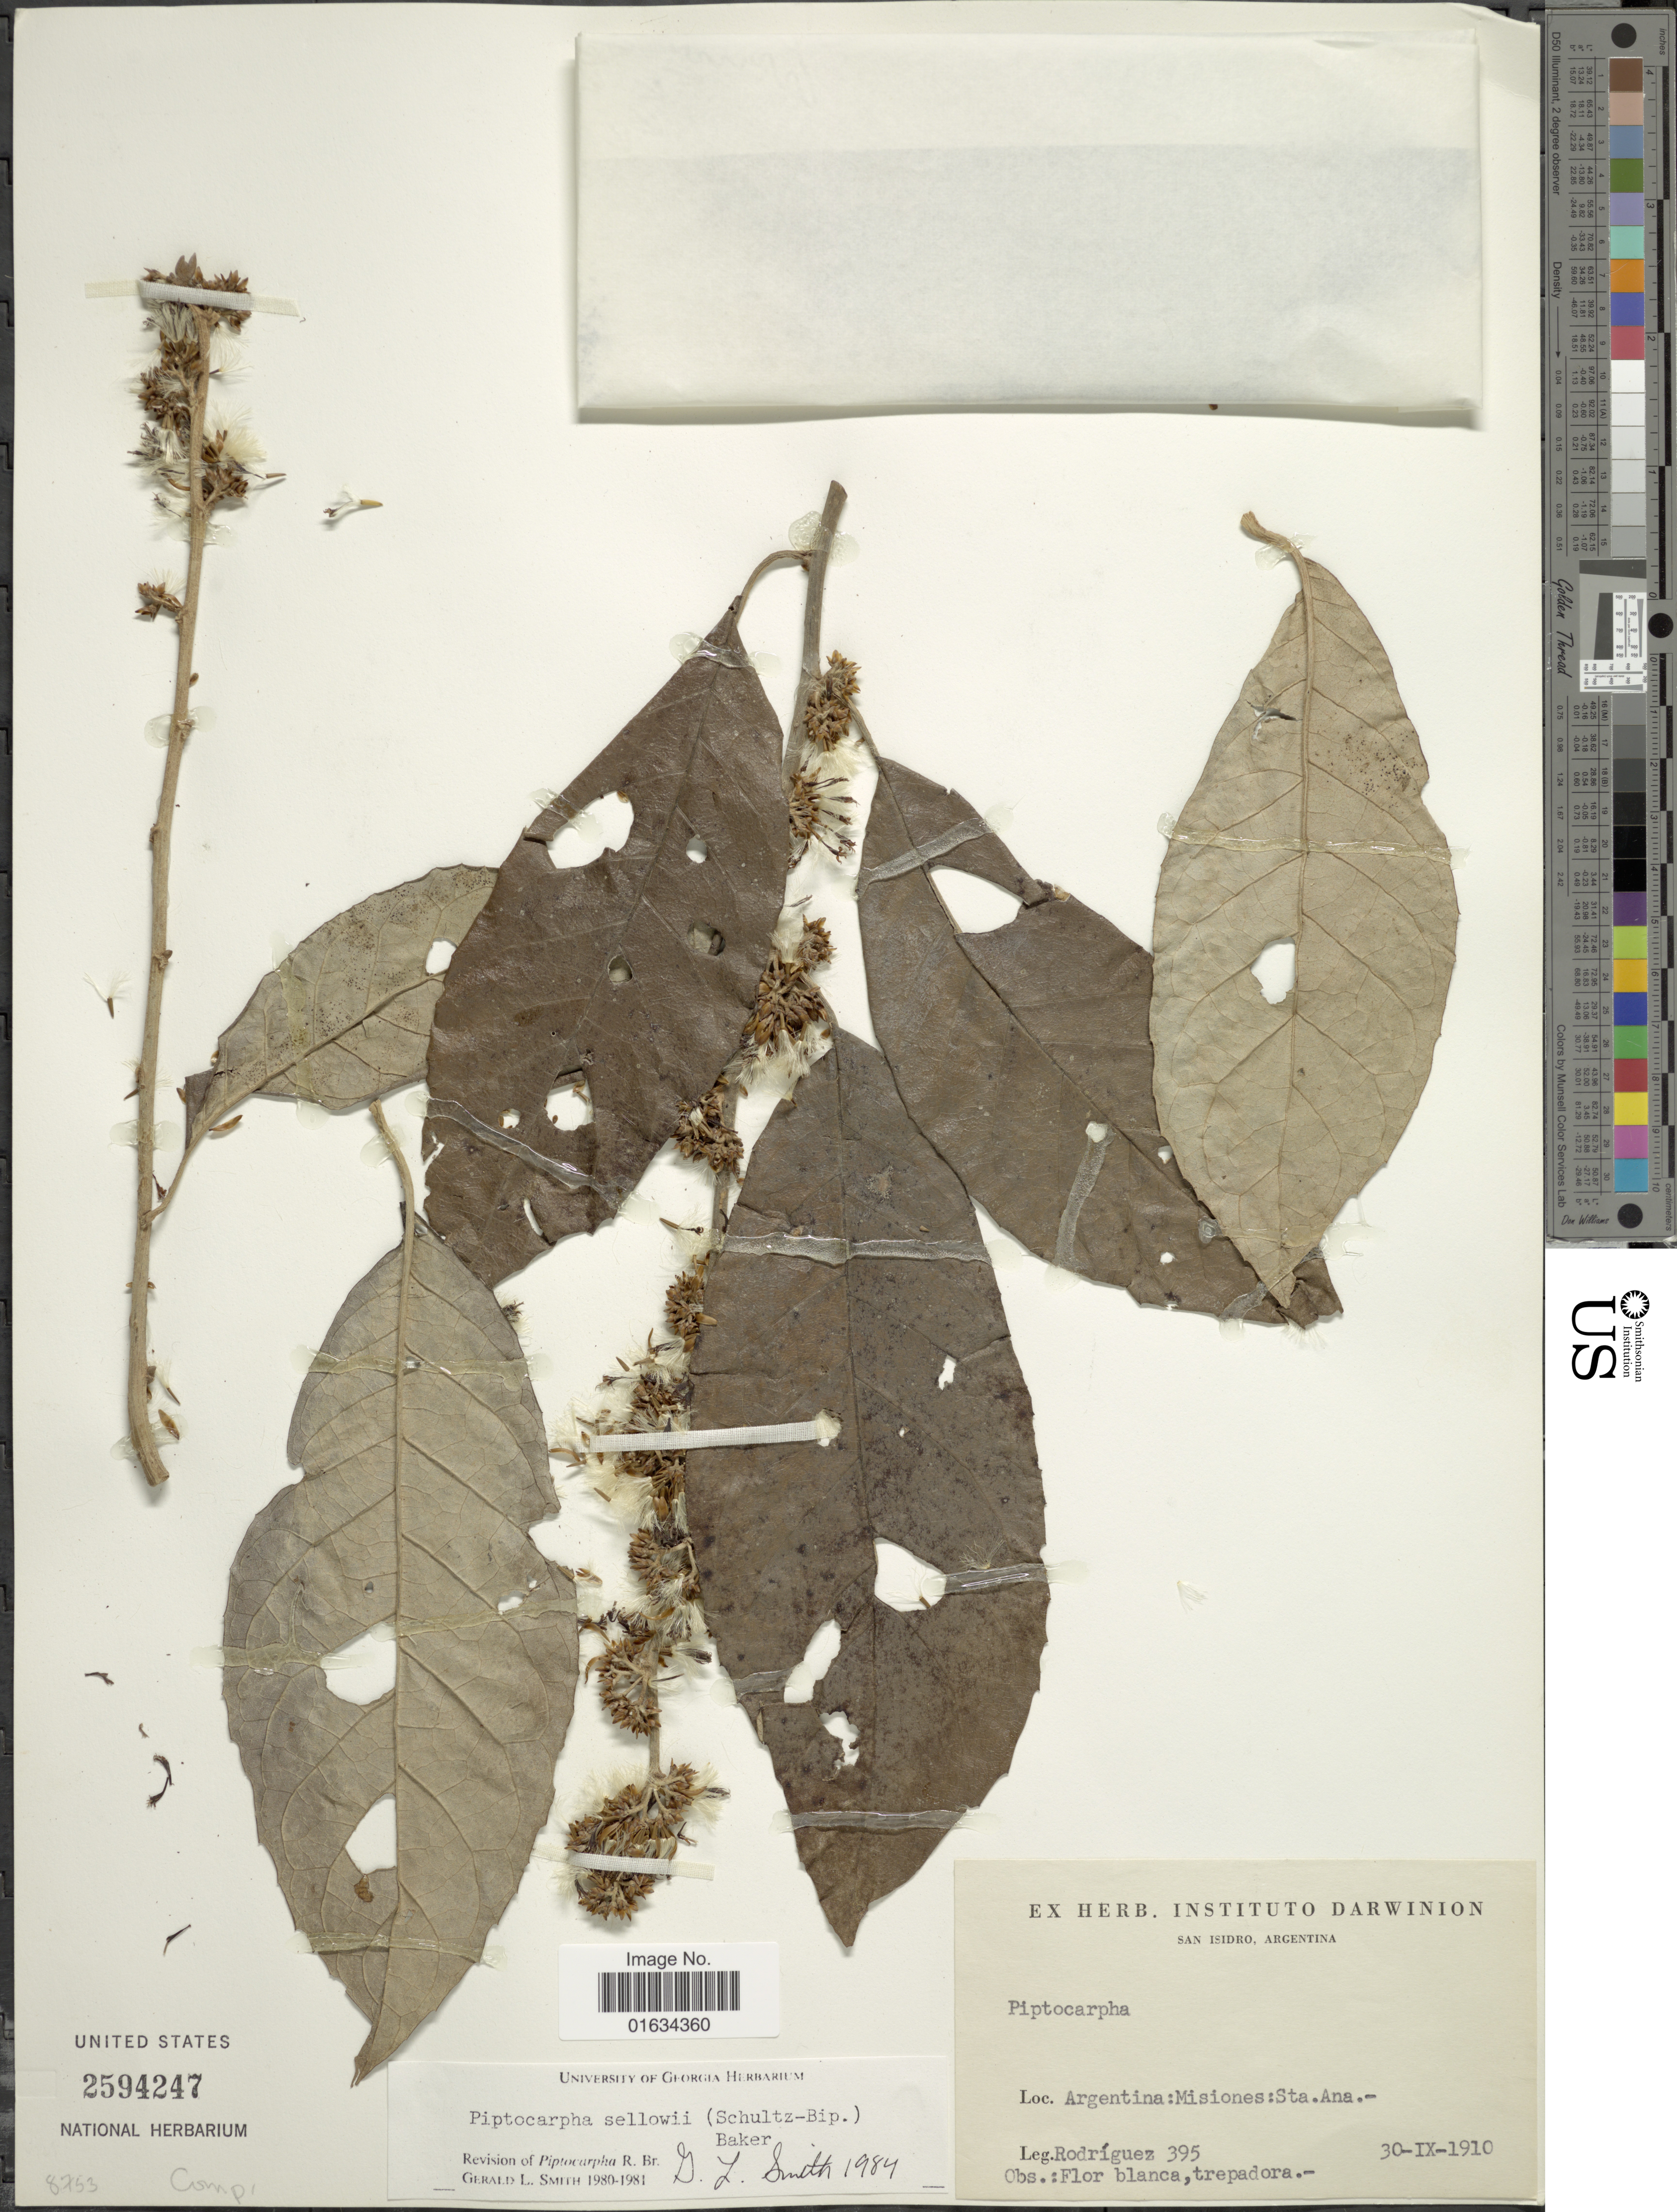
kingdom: Plantae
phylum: Tracheophyta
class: Magnoliopsida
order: Asterales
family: Asteraceae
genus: Piptocarpha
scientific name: Piptocarpha sellovii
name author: (Sch. Bip.) Baker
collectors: Rodriguez, --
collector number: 395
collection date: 1910-09-30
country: Argentina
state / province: Misiones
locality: Sta. Ana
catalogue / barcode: US 2594247